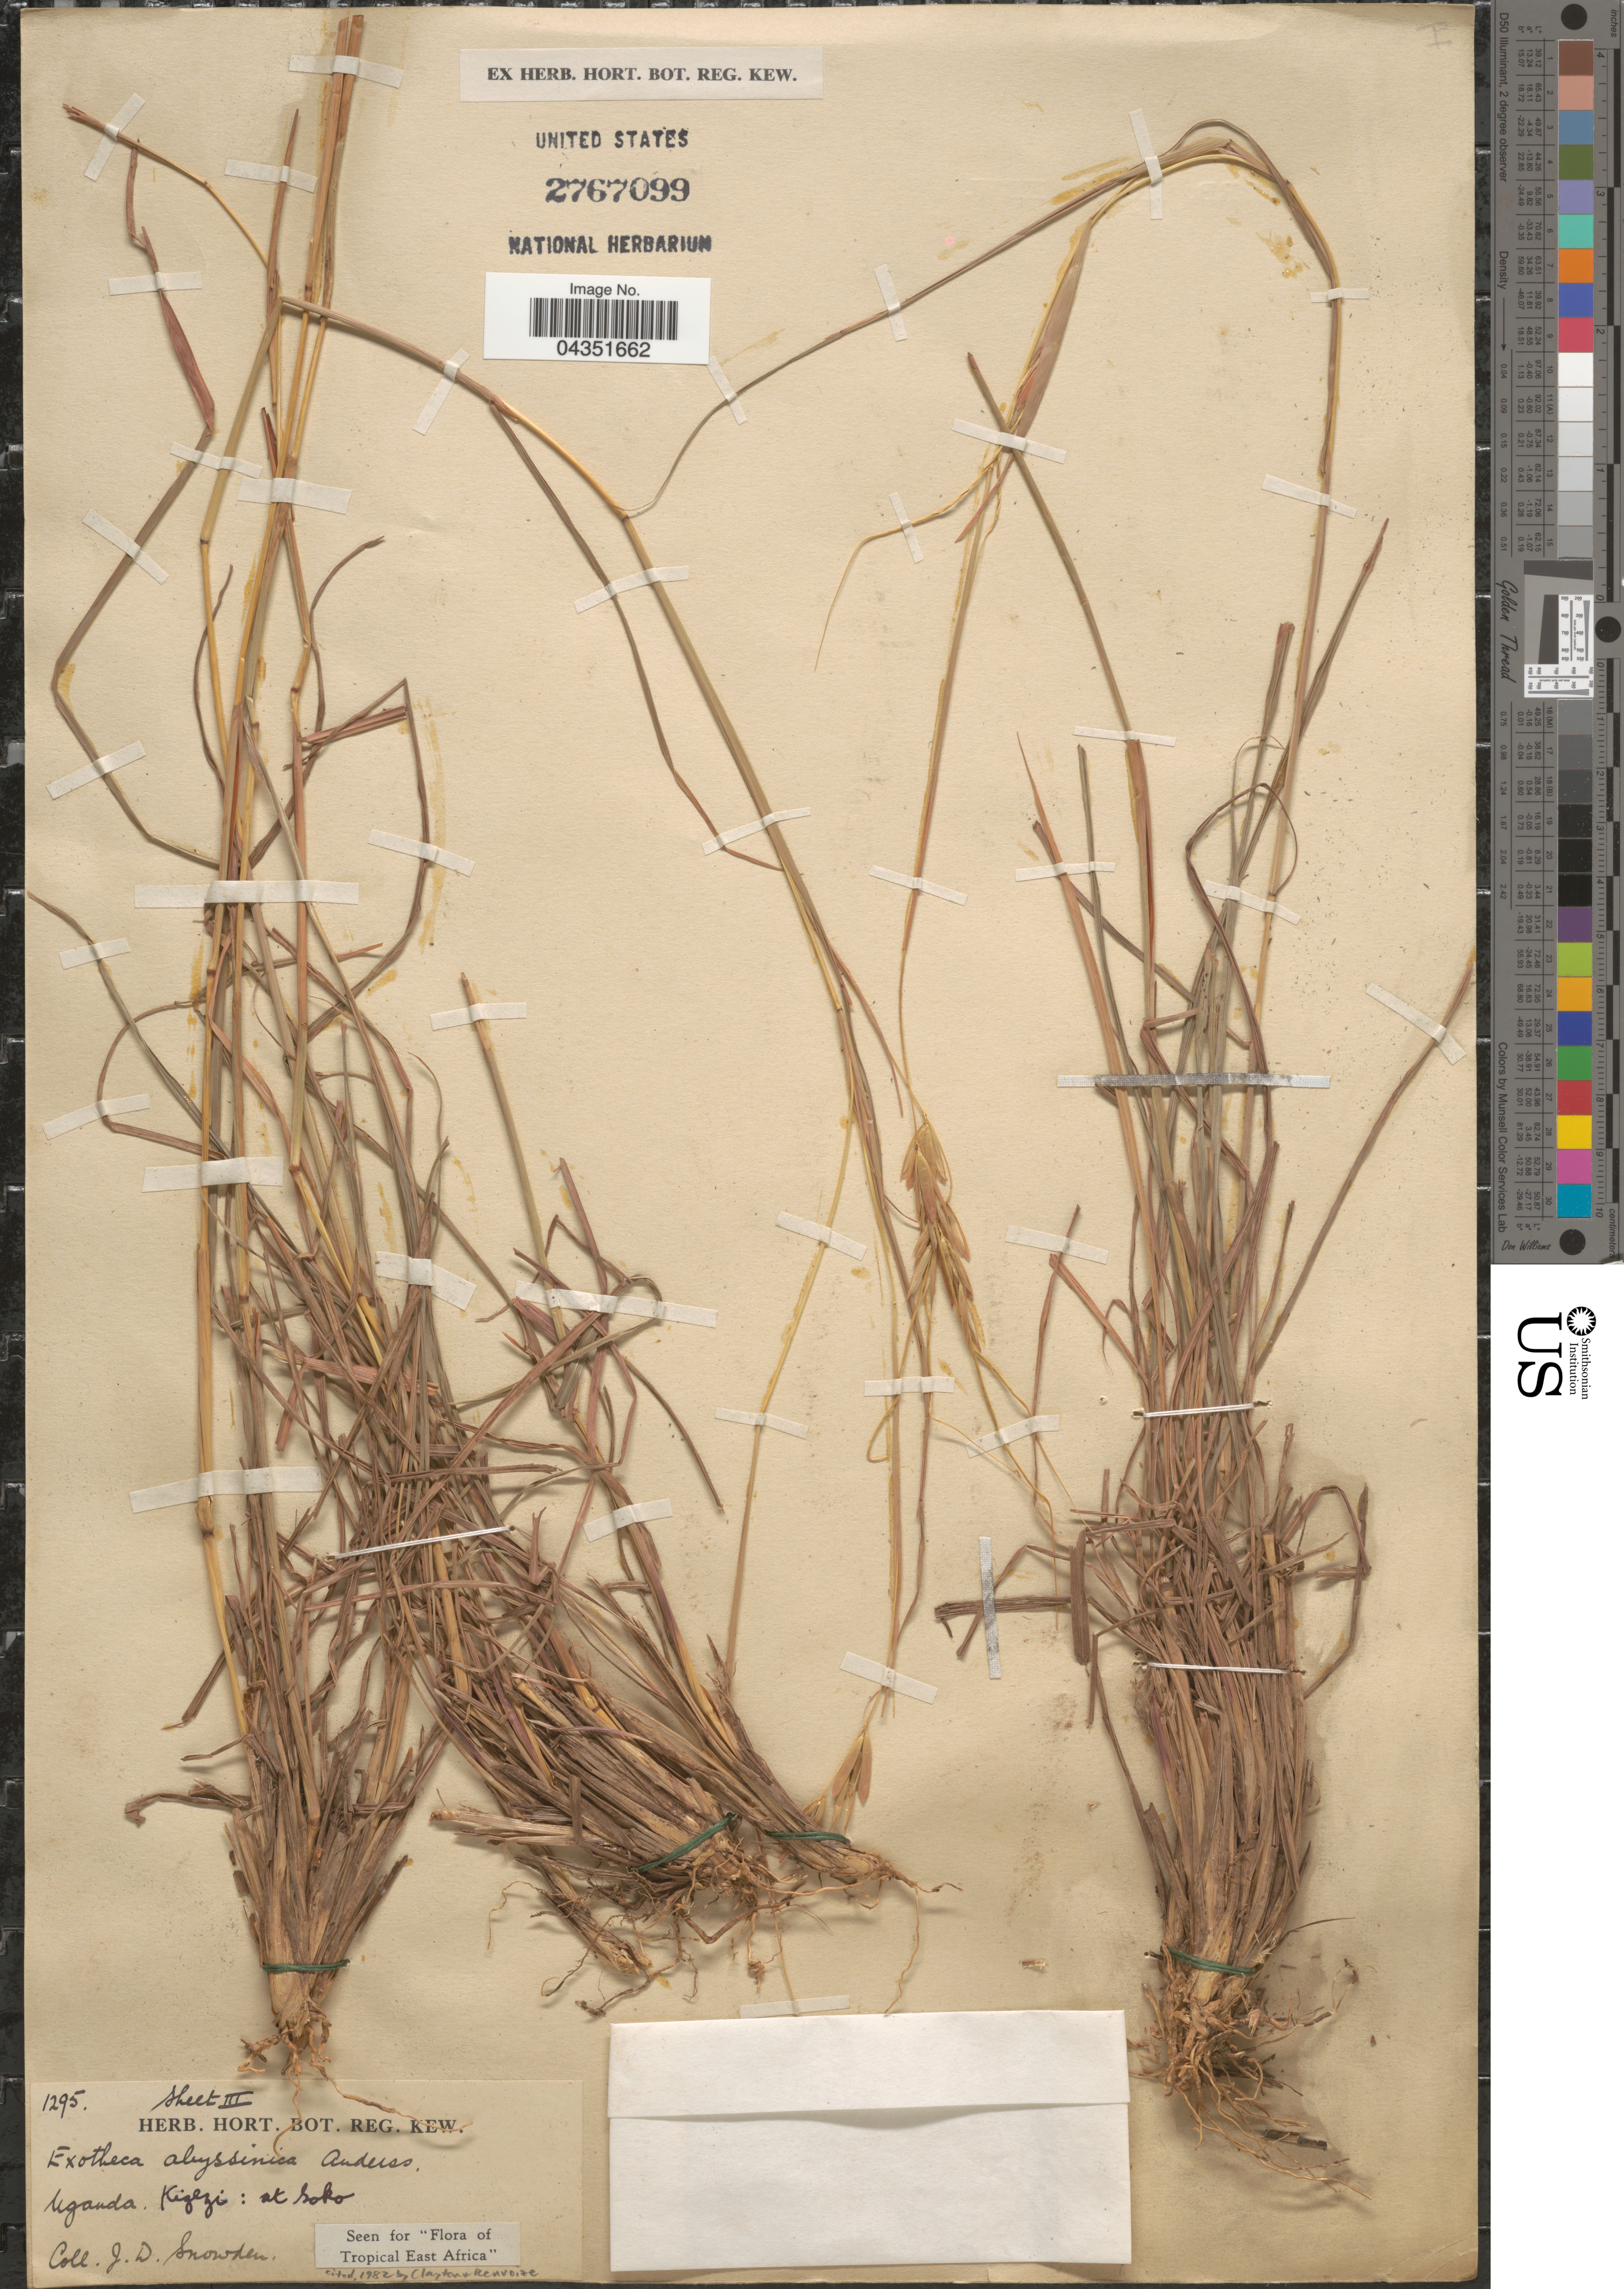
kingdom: Plantae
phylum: Tracheophyta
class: Liliopsida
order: Poales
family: Poaceae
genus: Exotheca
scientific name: Exotheca abyssinica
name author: (Hochst. ex A. Rich.) Andersson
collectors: J. Snowden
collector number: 1295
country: Uganda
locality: Kigezi: at Soko.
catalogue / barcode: US 2767099